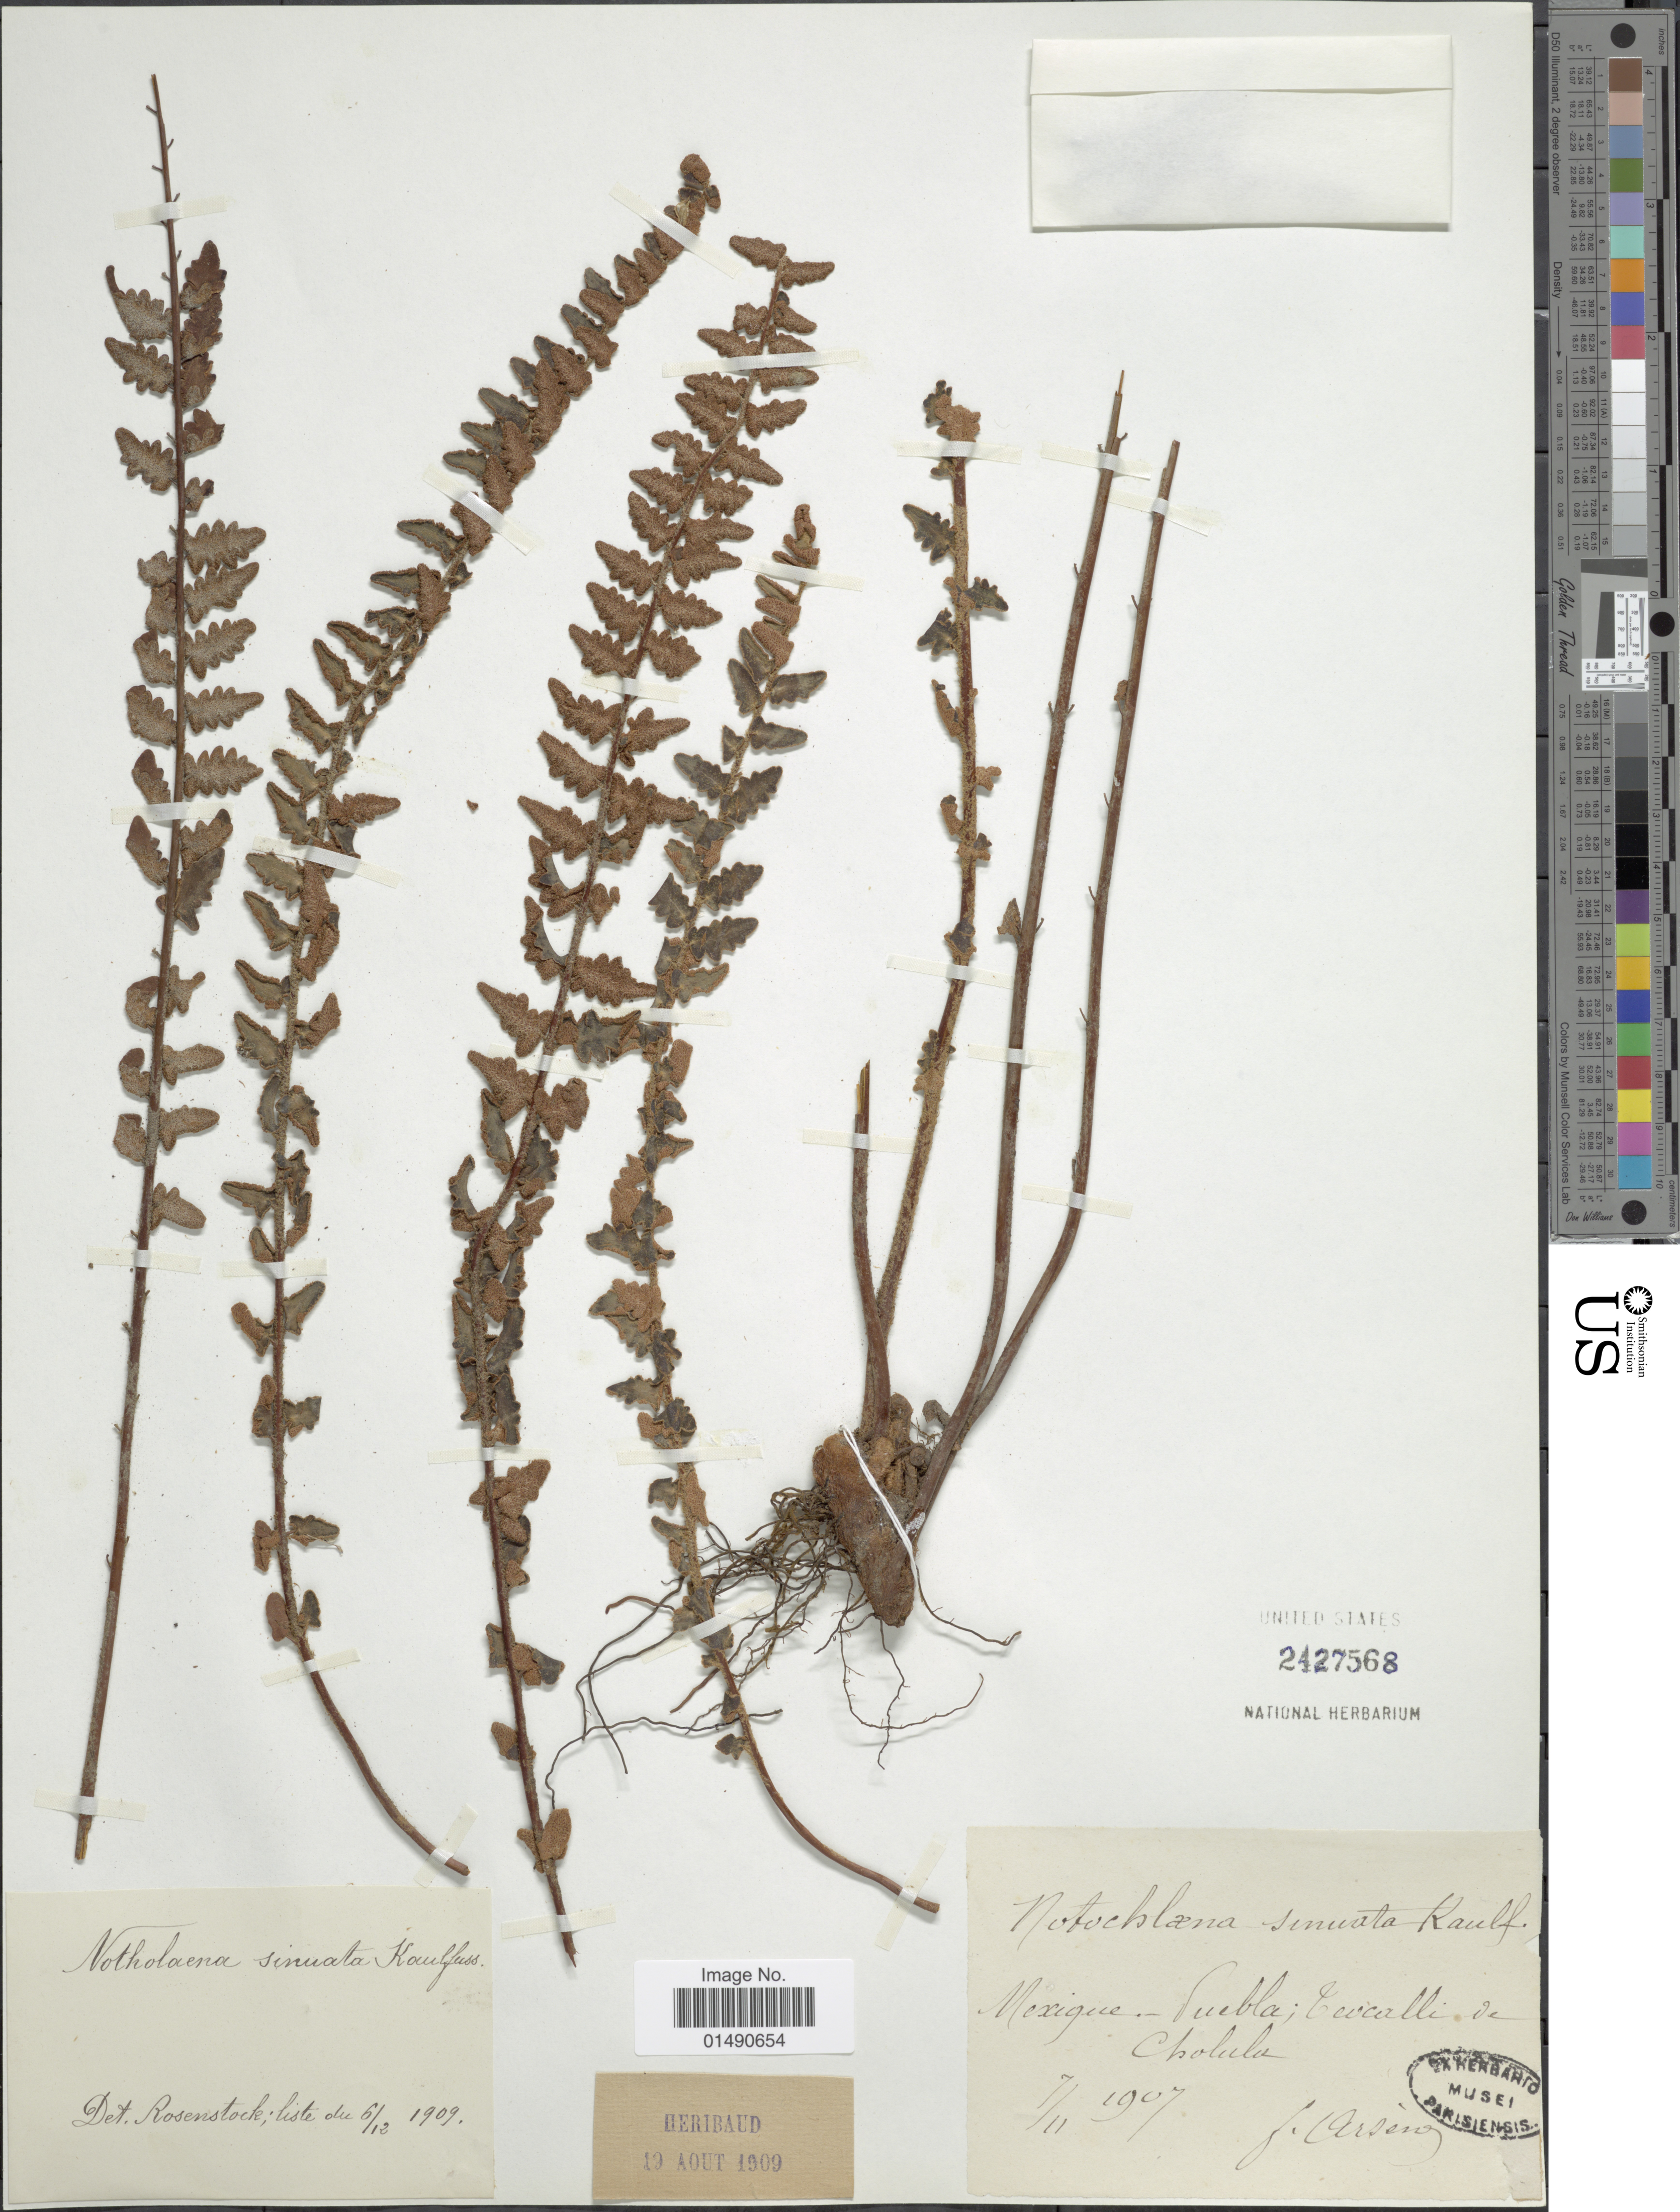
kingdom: Plantae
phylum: Tracheophyta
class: Polypodiopsida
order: Polypodiales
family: Pteridaceae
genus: Astrolepis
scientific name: Astrolepis sinuata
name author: (Lag. ex Sw.) D.M. Benham & Windham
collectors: F. Arsène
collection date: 1907-11-07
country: Mexico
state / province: Puebla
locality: Cevcerlle, de Cholula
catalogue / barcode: US 2427568